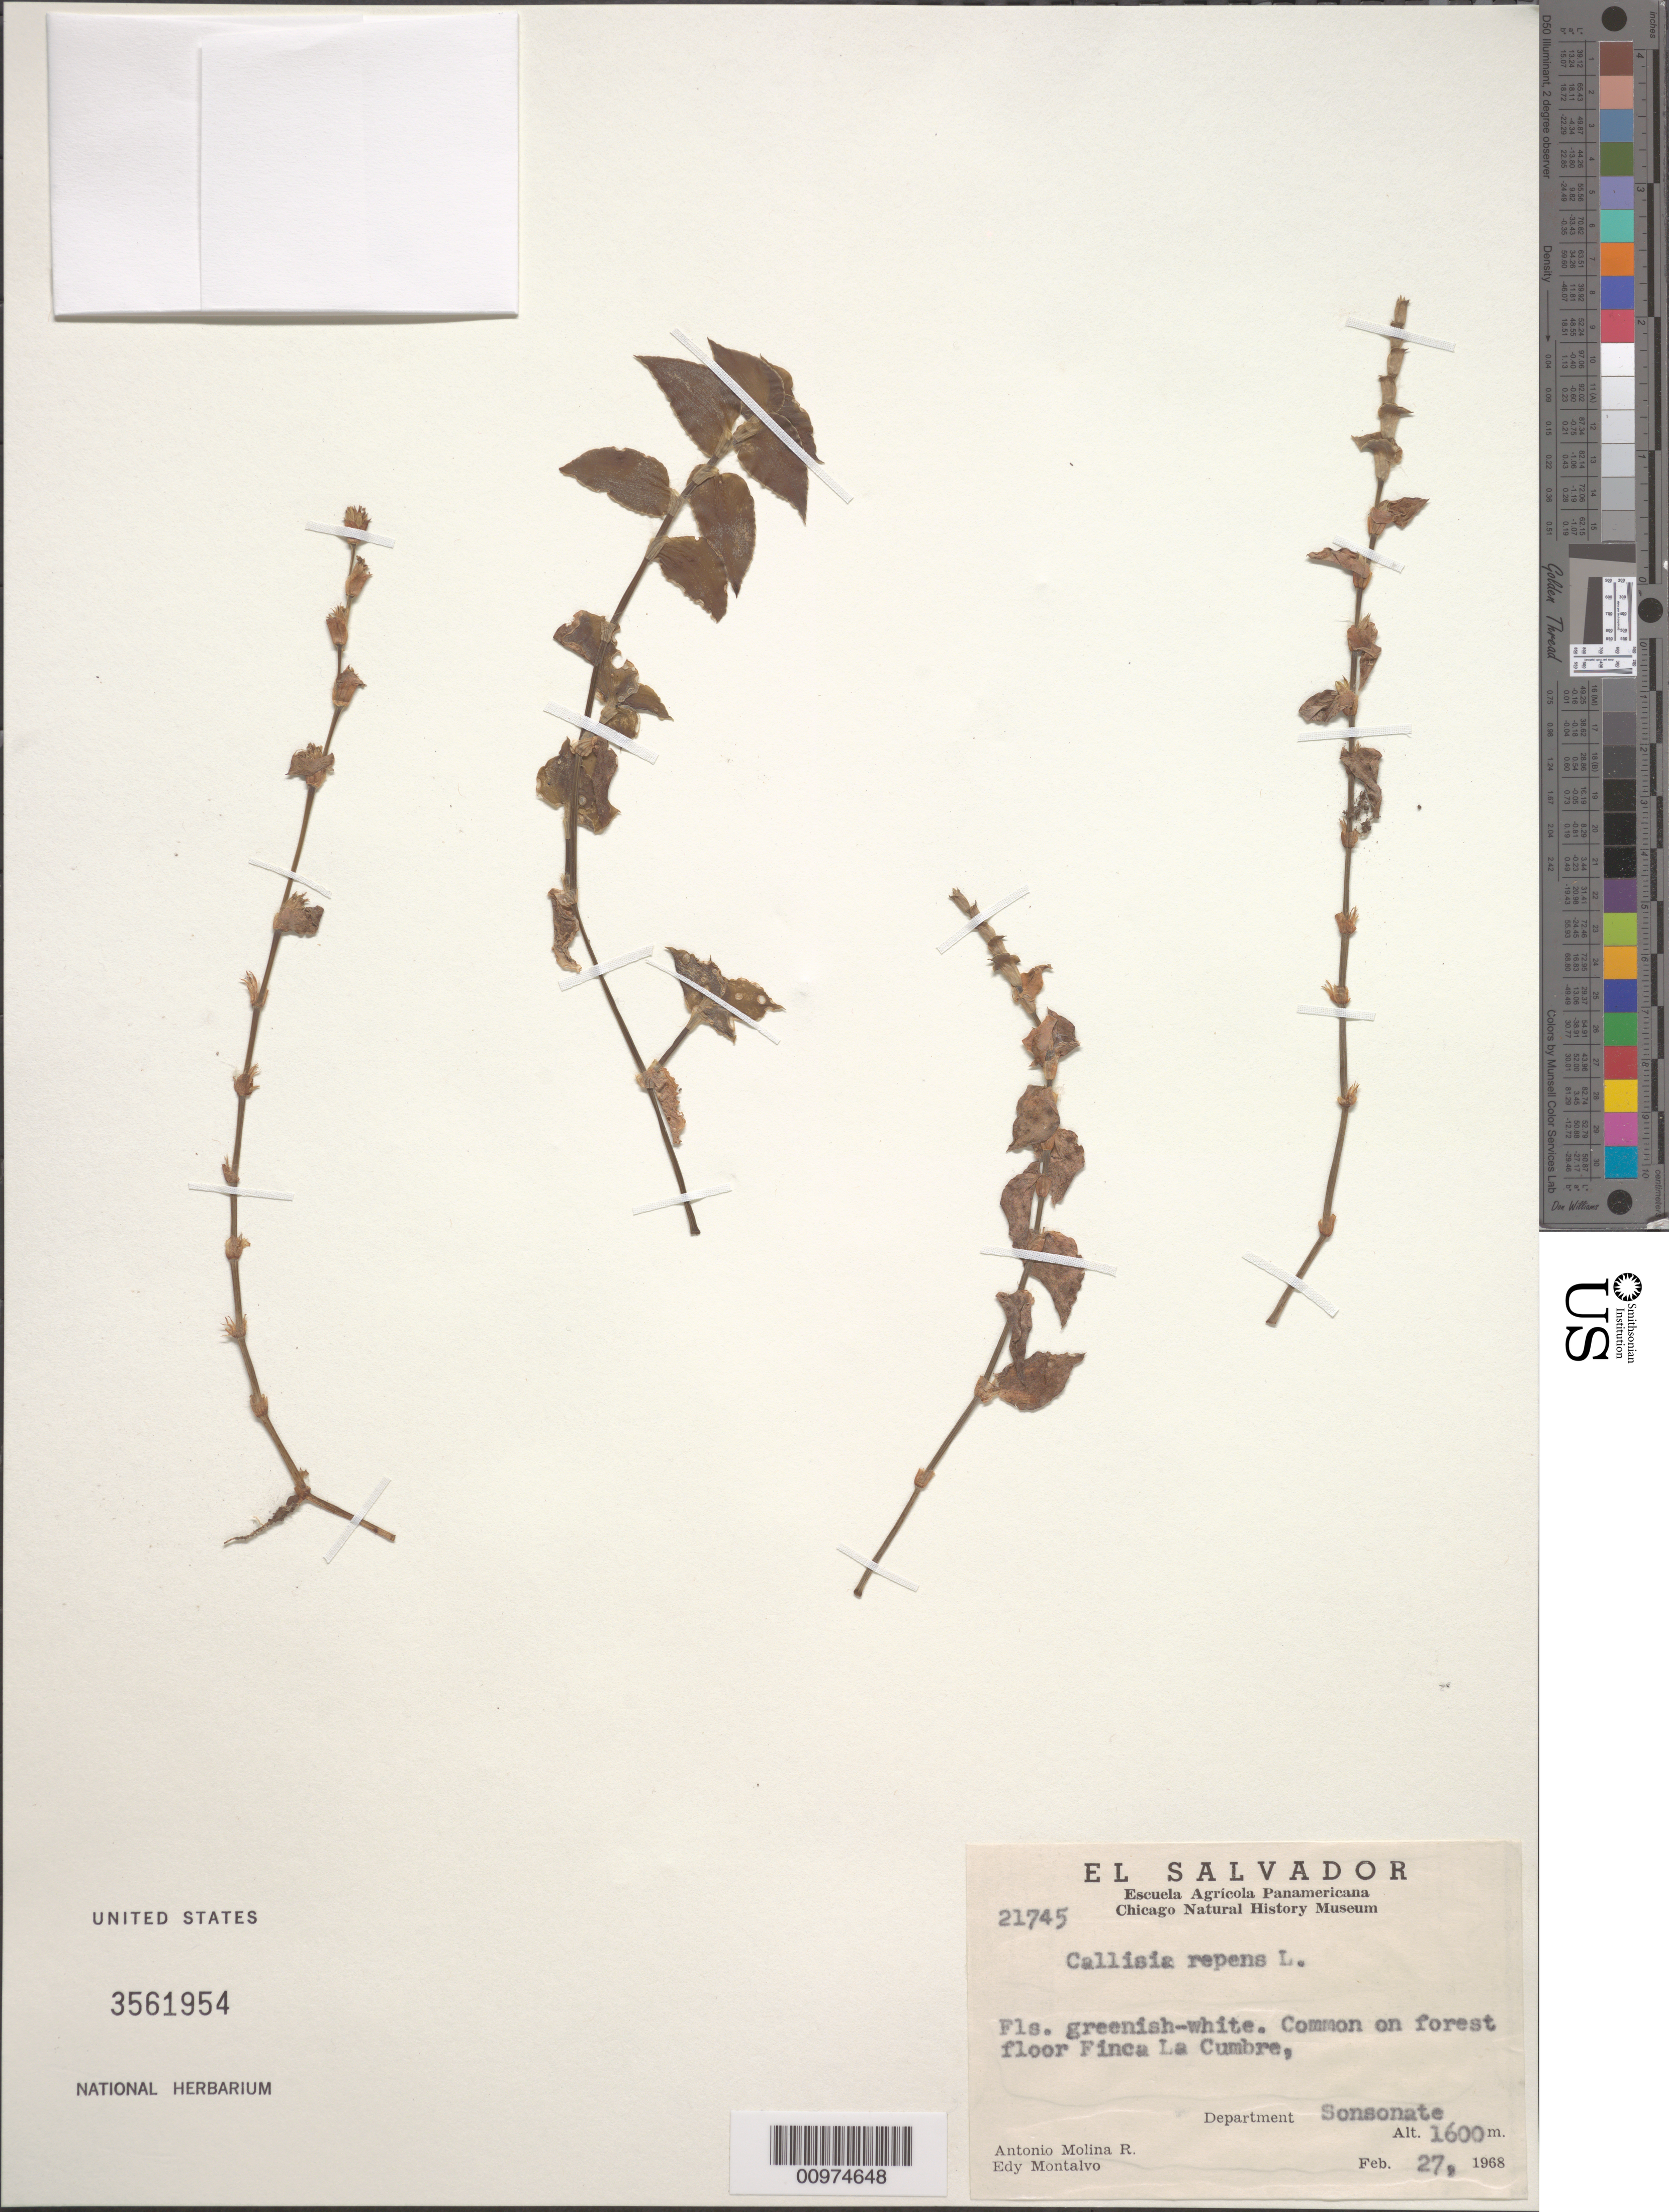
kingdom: Plantae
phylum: Tracheophyta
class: Liliopsida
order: Commelinales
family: Commelinaceae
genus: Callisia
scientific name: Callisia repens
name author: (Jacq.) L.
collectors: A. Molina R. & E. A. Montalvo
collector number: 21745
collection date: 1968-02-27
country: El Salvador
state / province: Sonsonate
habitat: Common on forest floor Finca La Cumbre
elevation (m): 1600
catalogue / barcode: US 3561954